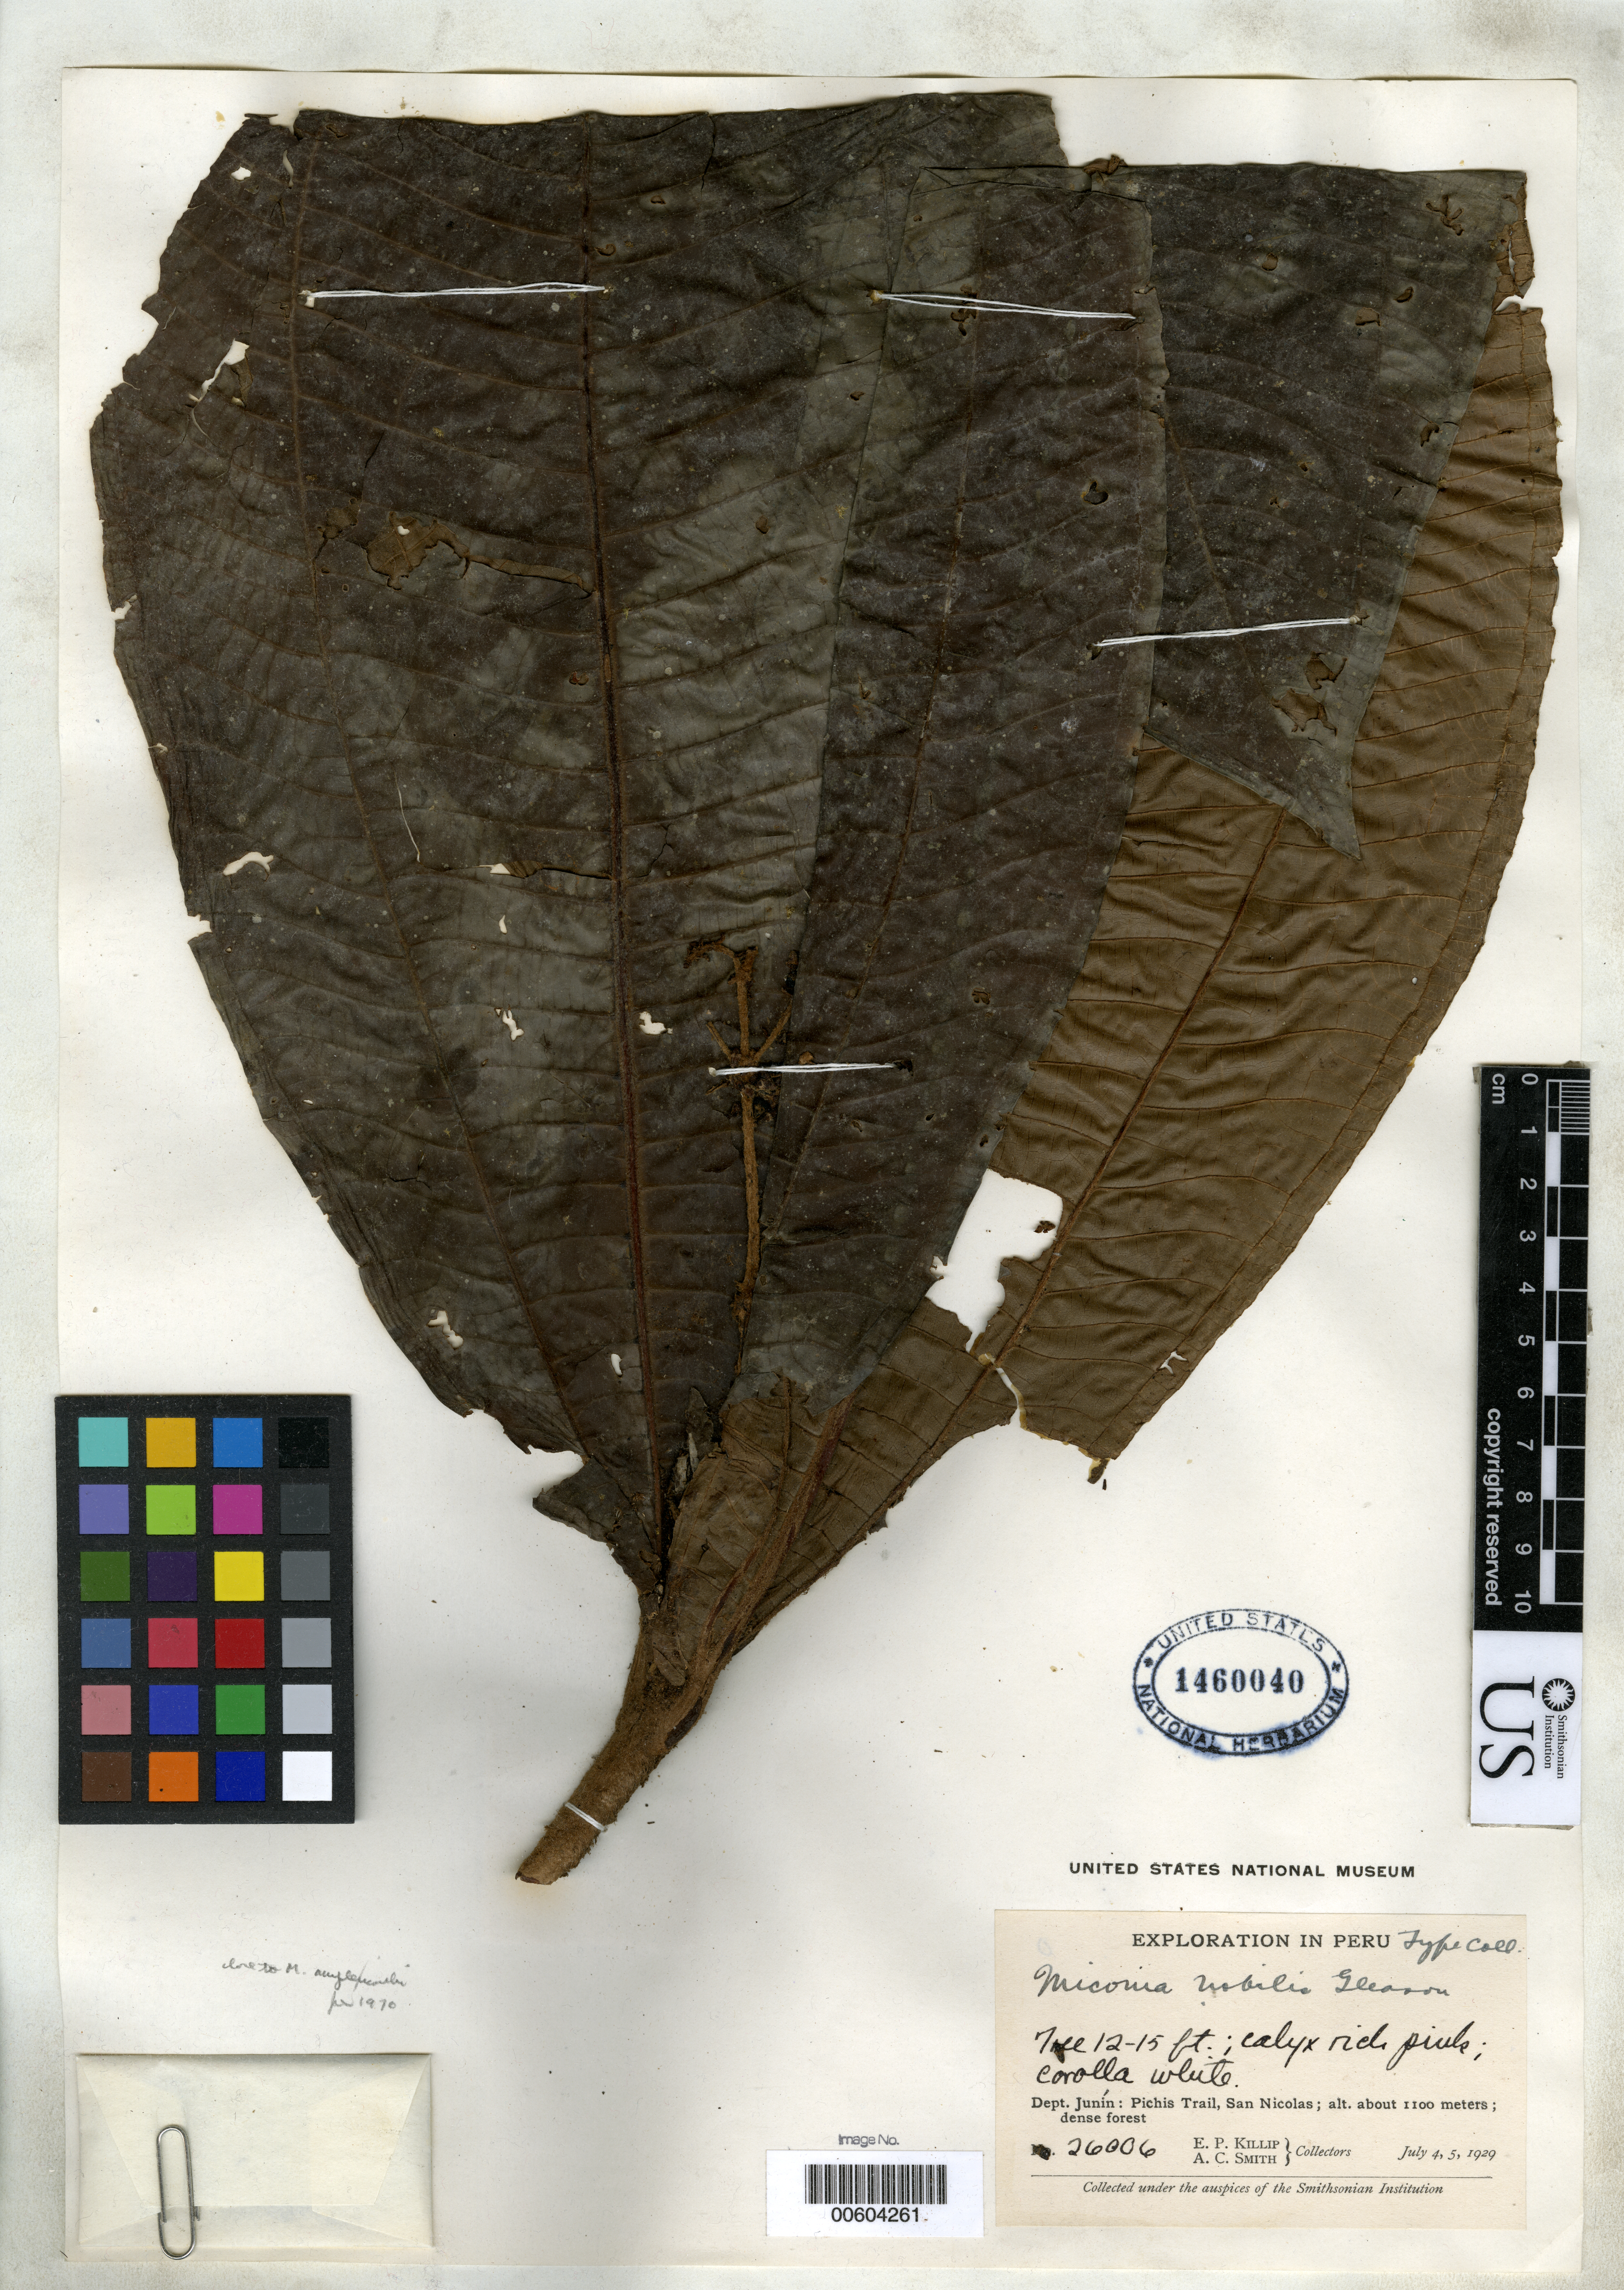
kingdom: Plantae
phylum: Tracheophyta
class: Magnoliopsida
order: Myrtales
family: Melastomataceae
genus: Miconia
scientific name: Miconia nobilis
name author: Gleason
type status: Isotype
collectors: E. P. Killip & A. C. Smith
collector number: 26006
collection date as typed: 04 Jul 1929 and 05 Jul 1929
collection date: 1929-07-04,1929-07-05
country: Peru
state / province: Junín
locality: Pichis Trail, San Nicolas.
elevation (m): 1100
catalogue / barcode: US 1460040